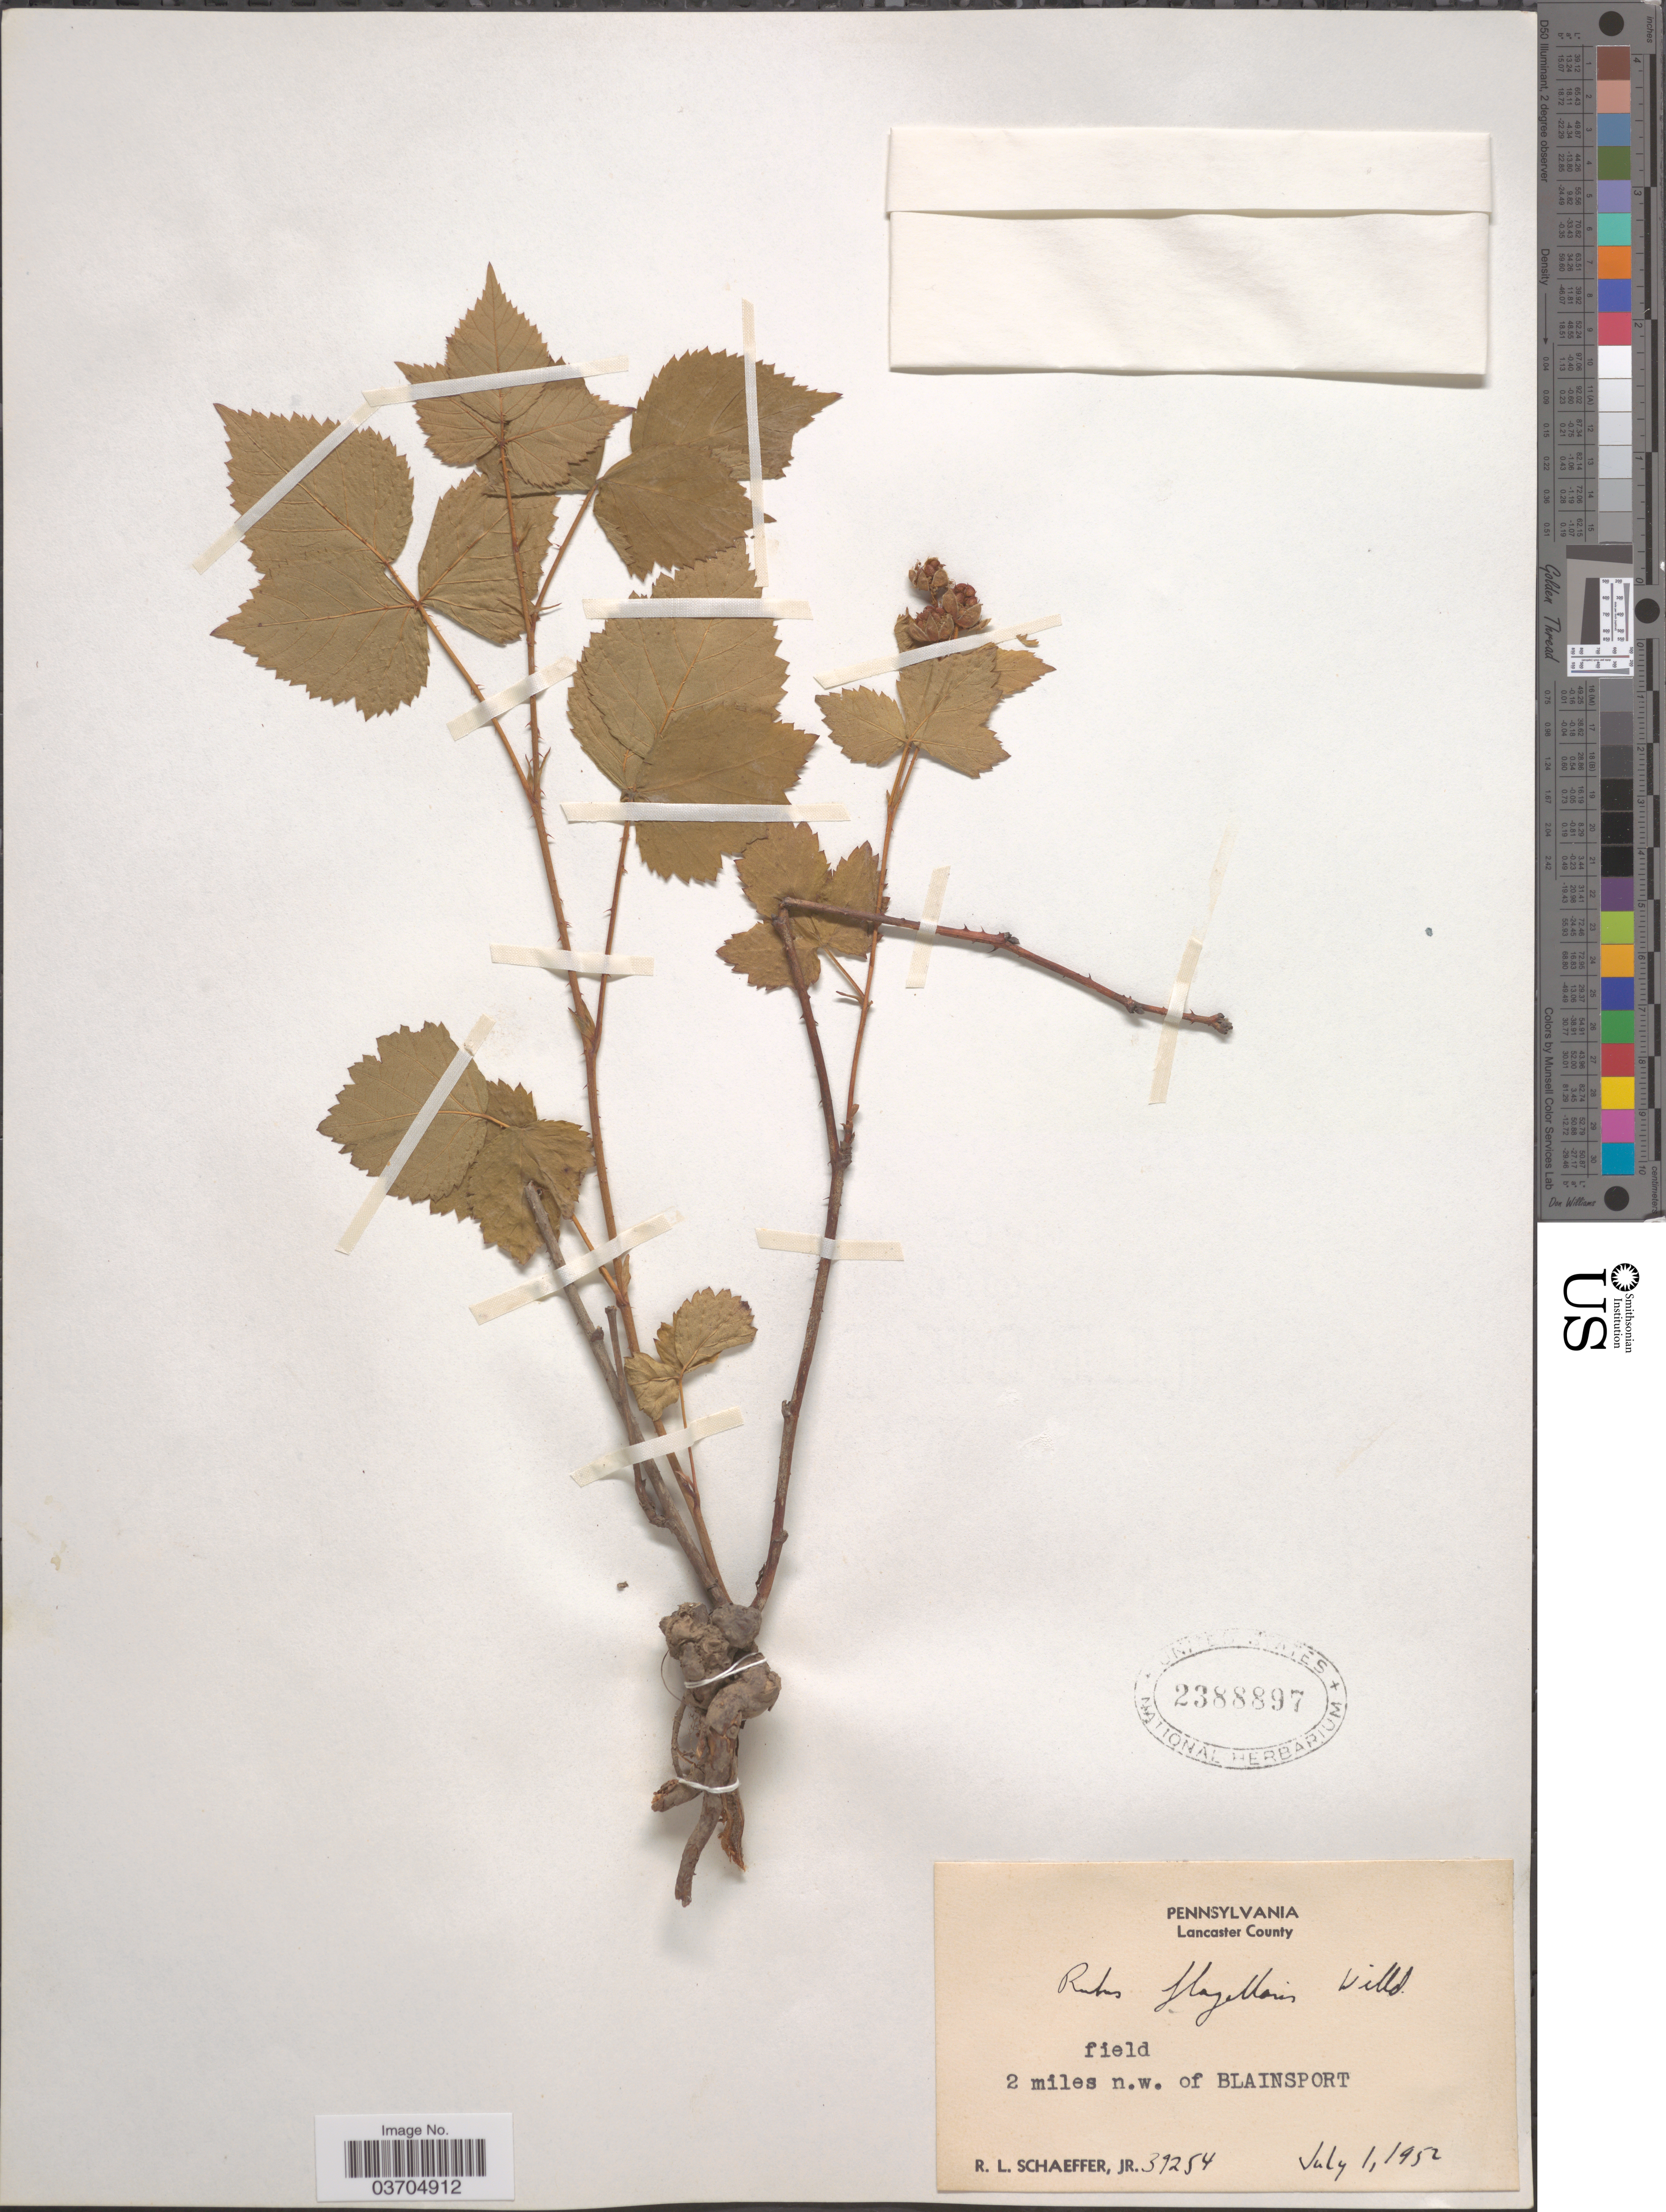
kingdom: Plantae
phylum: Tracheophyta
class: Magnoliopsida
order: Rosales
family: Rosaceae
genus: Rubus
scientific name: Rubus flagellaris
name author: Willd.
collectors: R. L. Schaeffer Jr.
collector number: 39254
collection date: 1952-07-01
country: United States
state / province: Pennsylvania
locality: Lancaster County. 2 miles n.w. of Blainsport.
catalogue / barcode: US 2388897